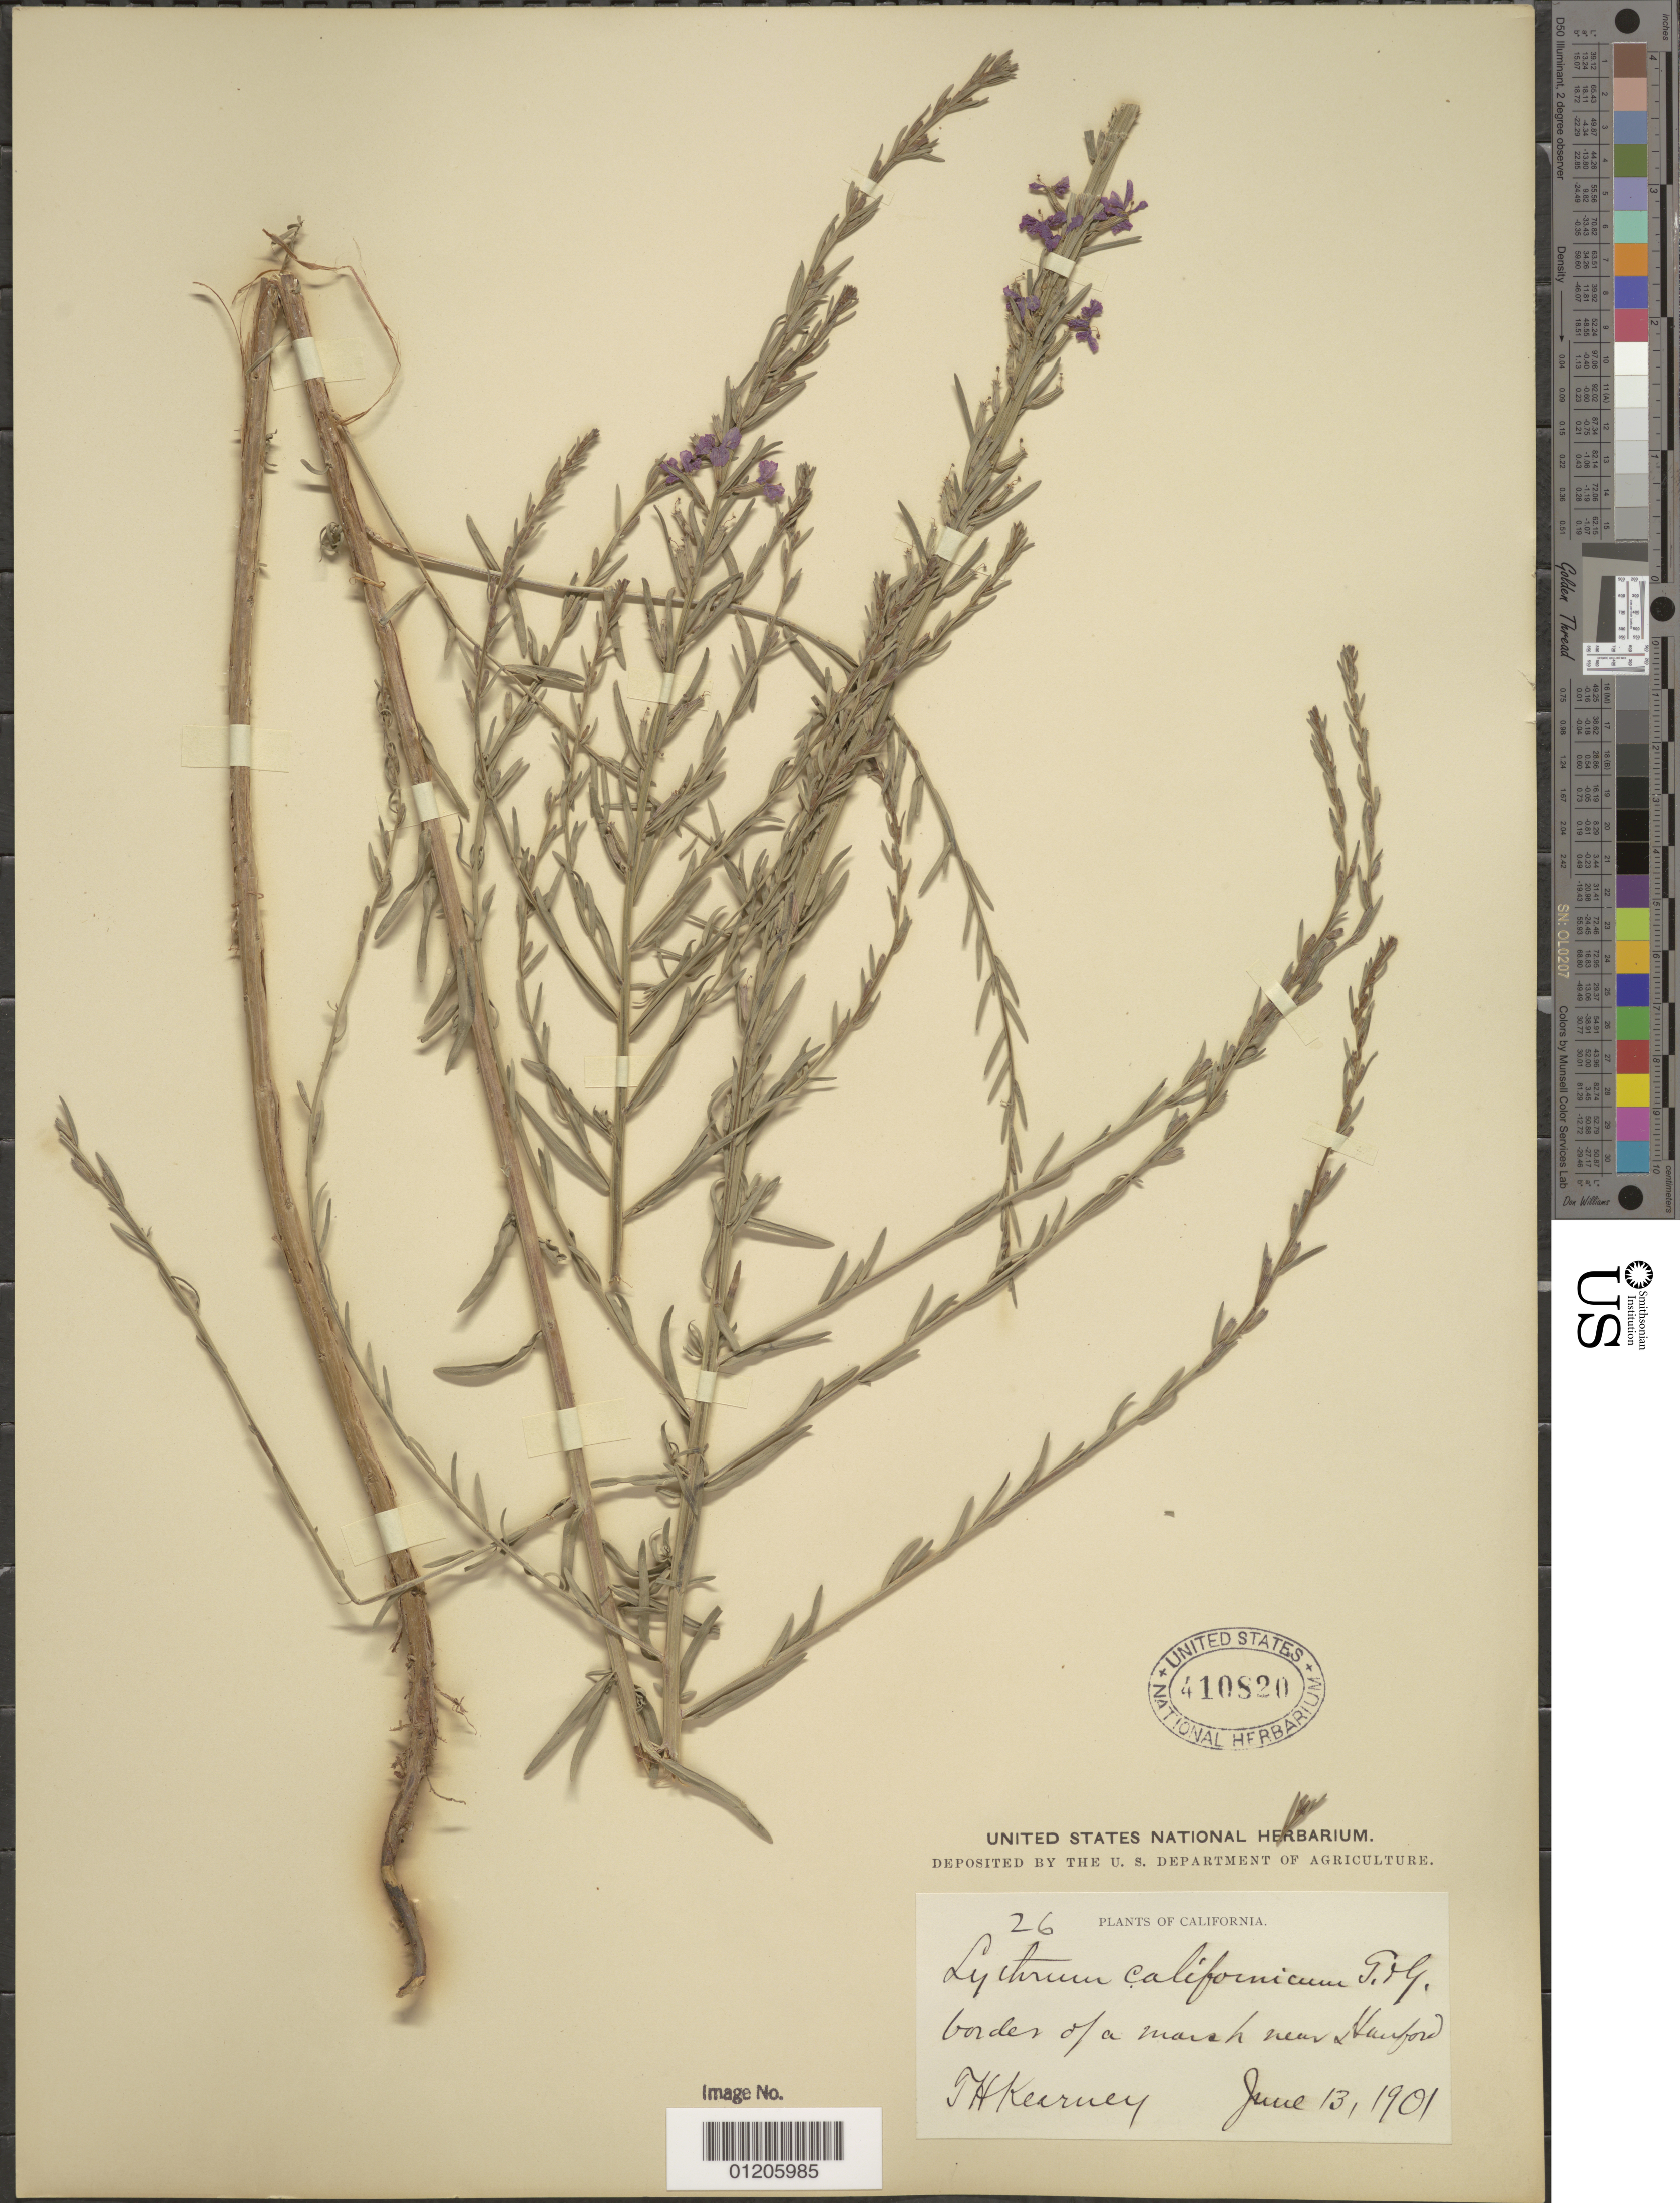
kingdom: Plantae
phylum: Tracheophyta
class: Magnoliopsida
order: Myrtales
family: Lythraceae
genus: Lythrum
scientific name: Lythrum californicum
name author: Torr. & A. Gray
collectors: T. H. Kearney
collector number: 26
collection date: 1901-06-13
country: United States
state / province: California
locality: Border of a marsh near Hanford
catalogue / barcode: US 410820